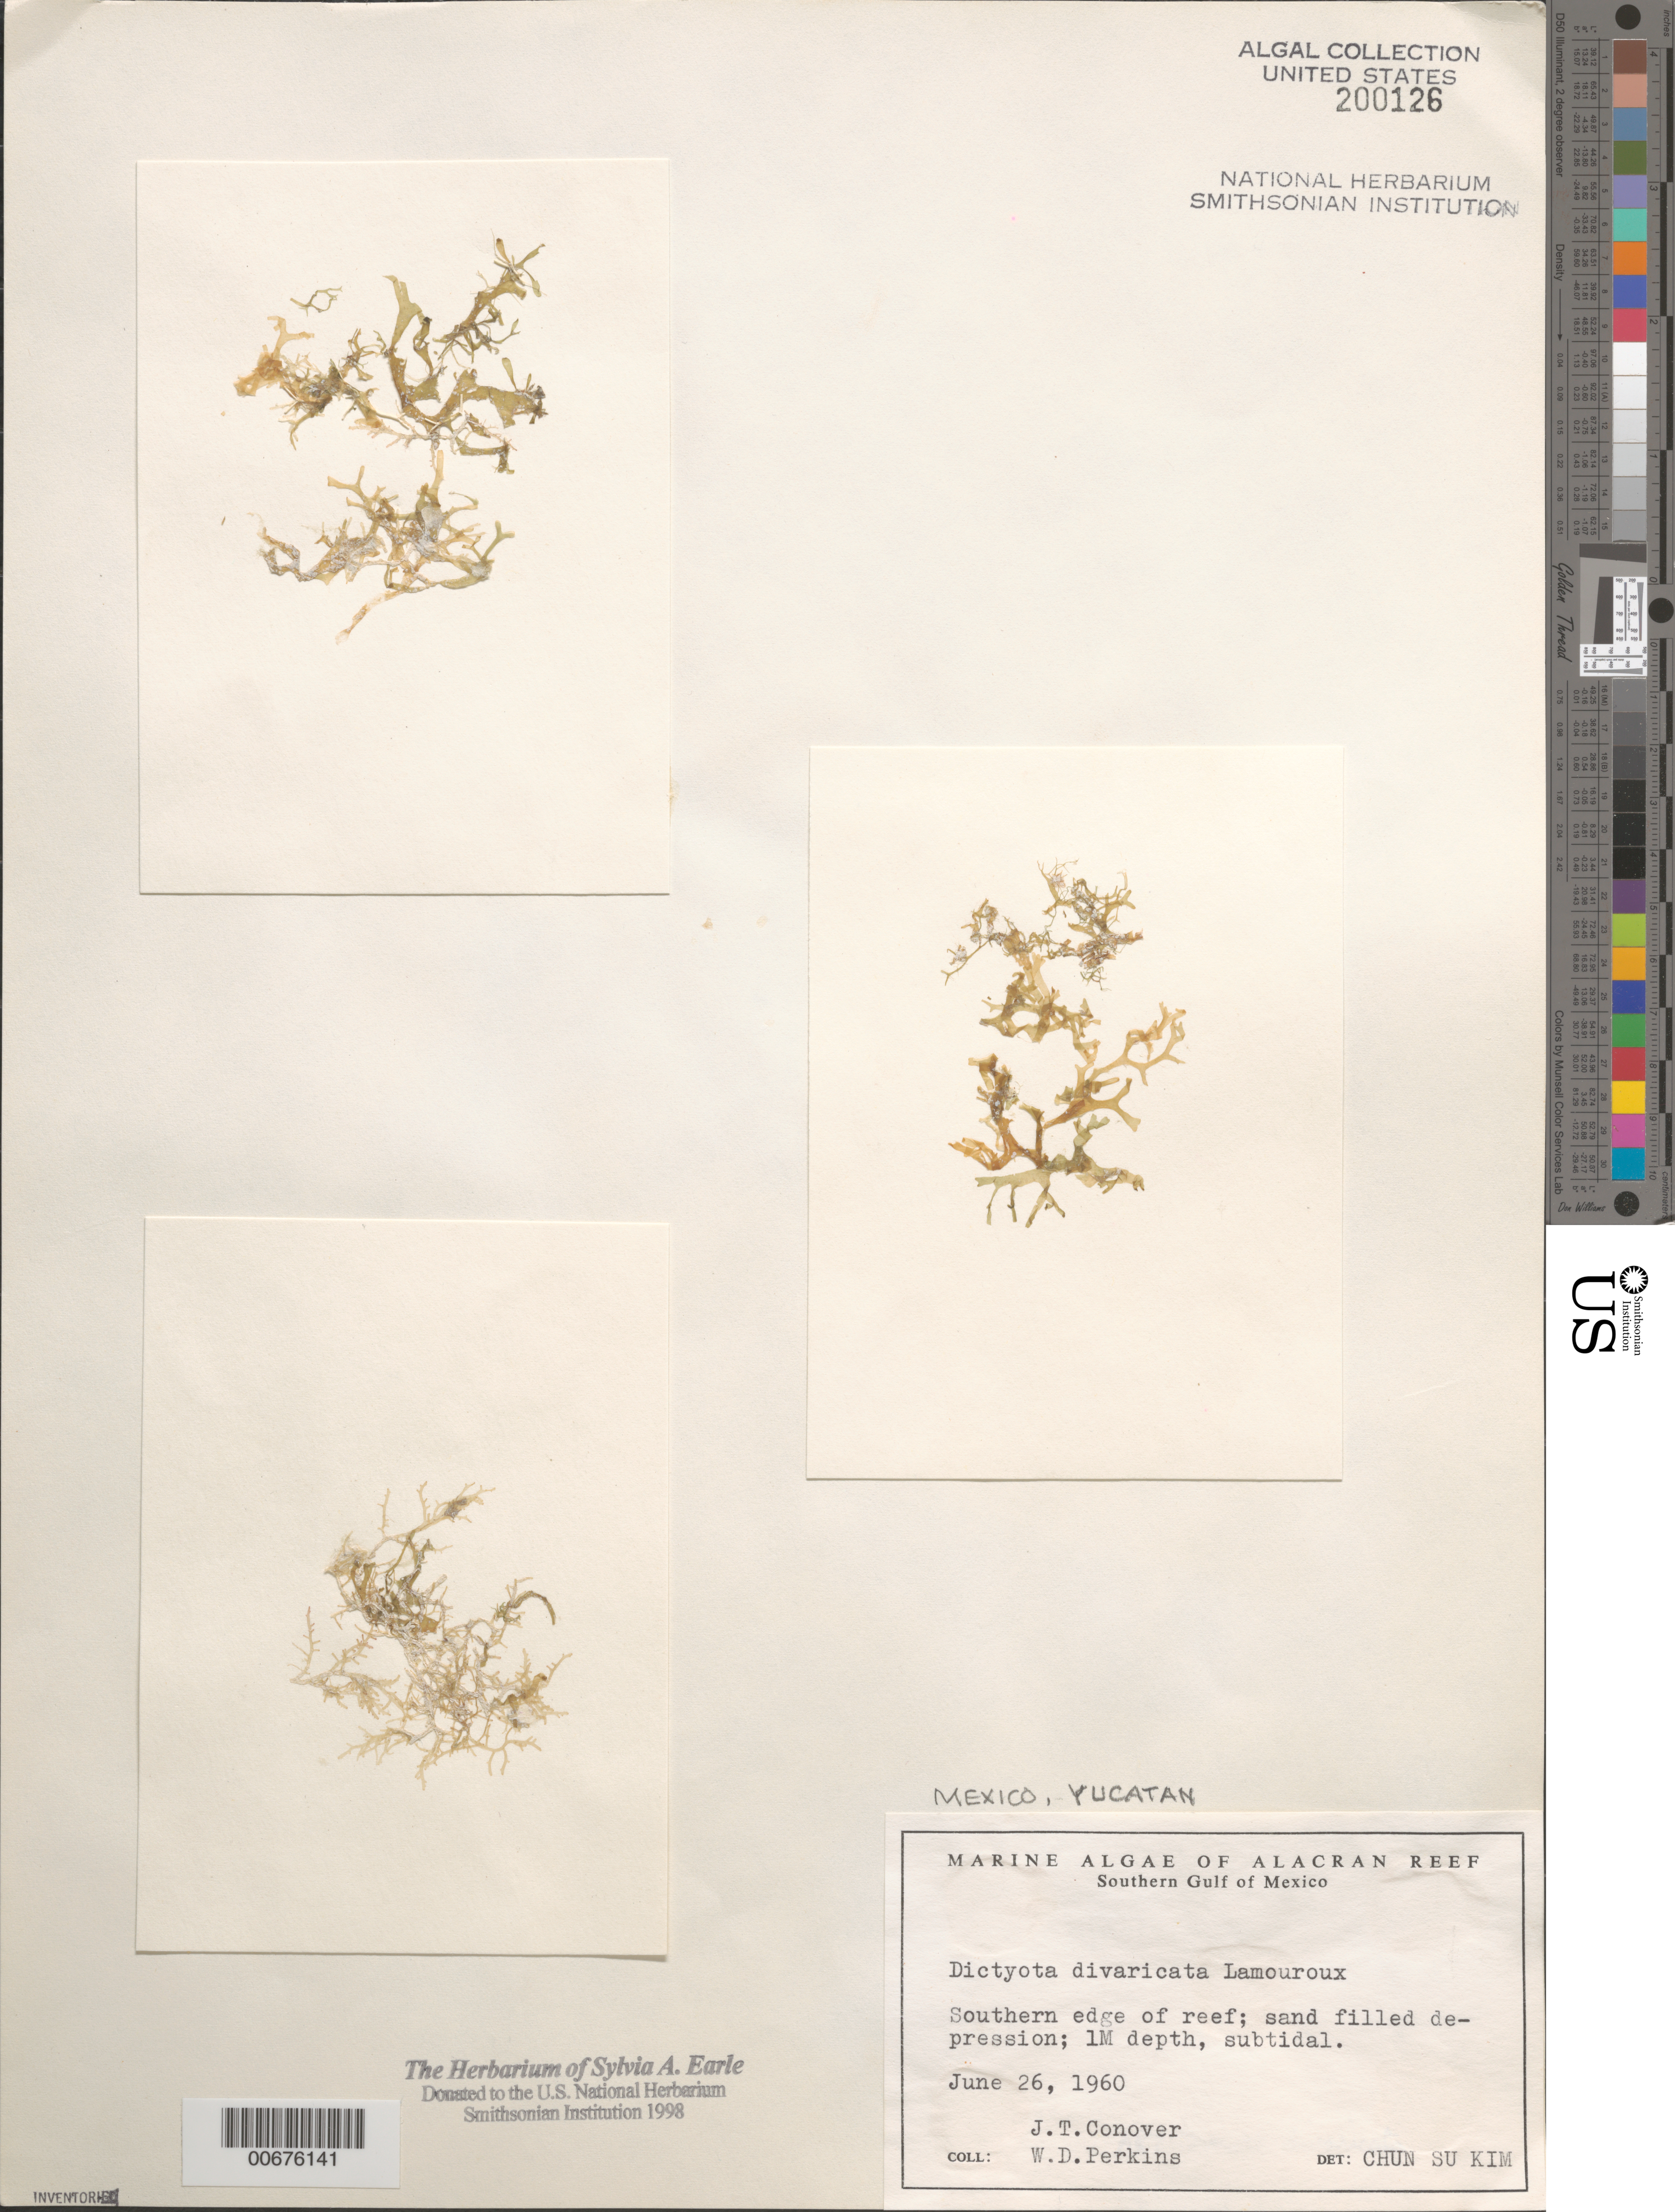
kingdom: Chromista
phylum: Ochrophyta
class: Phaeophyceae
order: Dictyotales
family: Dictyotaceae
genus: Dictyota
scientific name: Dictyota divaricata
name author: J.V.Lamouroux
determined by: Kim, Chun Su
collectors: J. T. Conover & W. D. Perkins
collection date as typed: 26 Jun 1960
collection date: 1960-06-26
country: Mexico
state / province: Yucatan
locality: Alacran Reef, Campeche Bank, southern Gulf of Mexico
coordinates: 22 30' N, 89 45' W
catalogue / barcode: US 200126